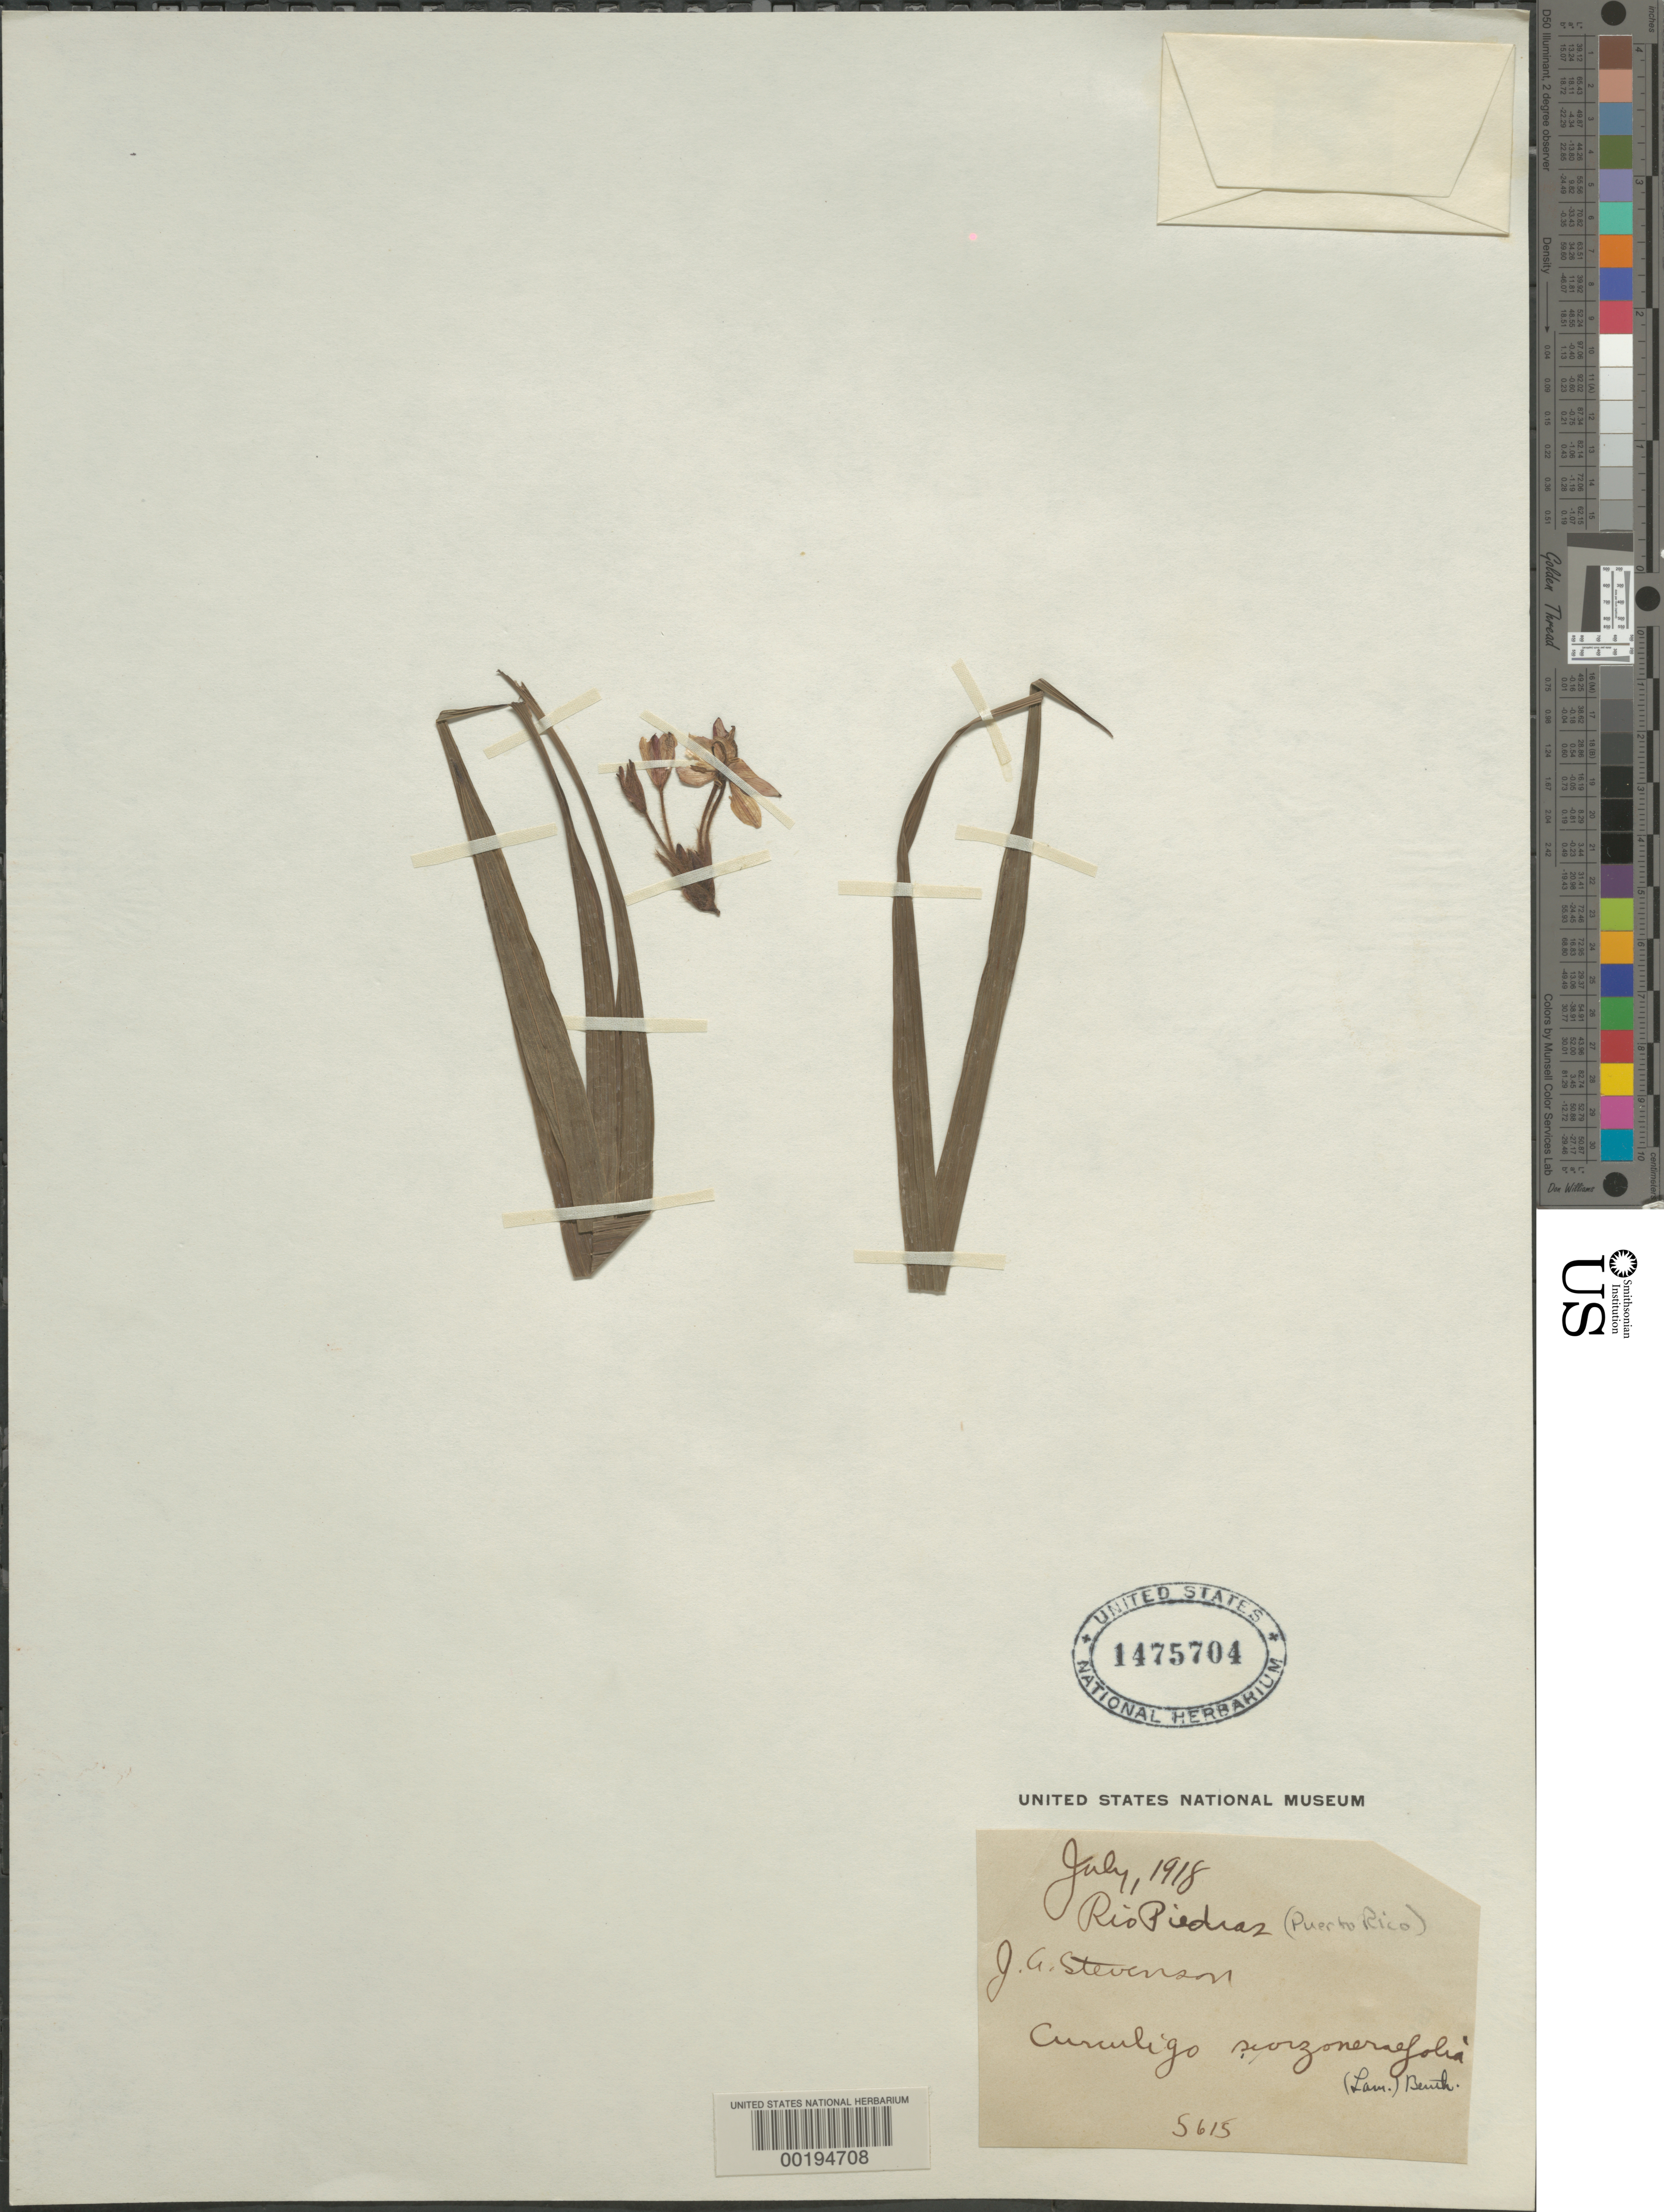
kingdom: Plantae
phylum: Tracheophyta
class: Liliopsida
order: Asparagales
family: Hypoxidaceae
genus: Curculigo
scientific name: Curculigo scorzonerifolia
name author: (Lam.) Baker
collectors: J. Stevenson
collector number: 5615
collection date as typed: Jul 1918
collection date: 1918-07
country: Puerto Rico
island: Greater Antilles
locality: San juan (rio piedras)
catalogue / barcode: US 1475704